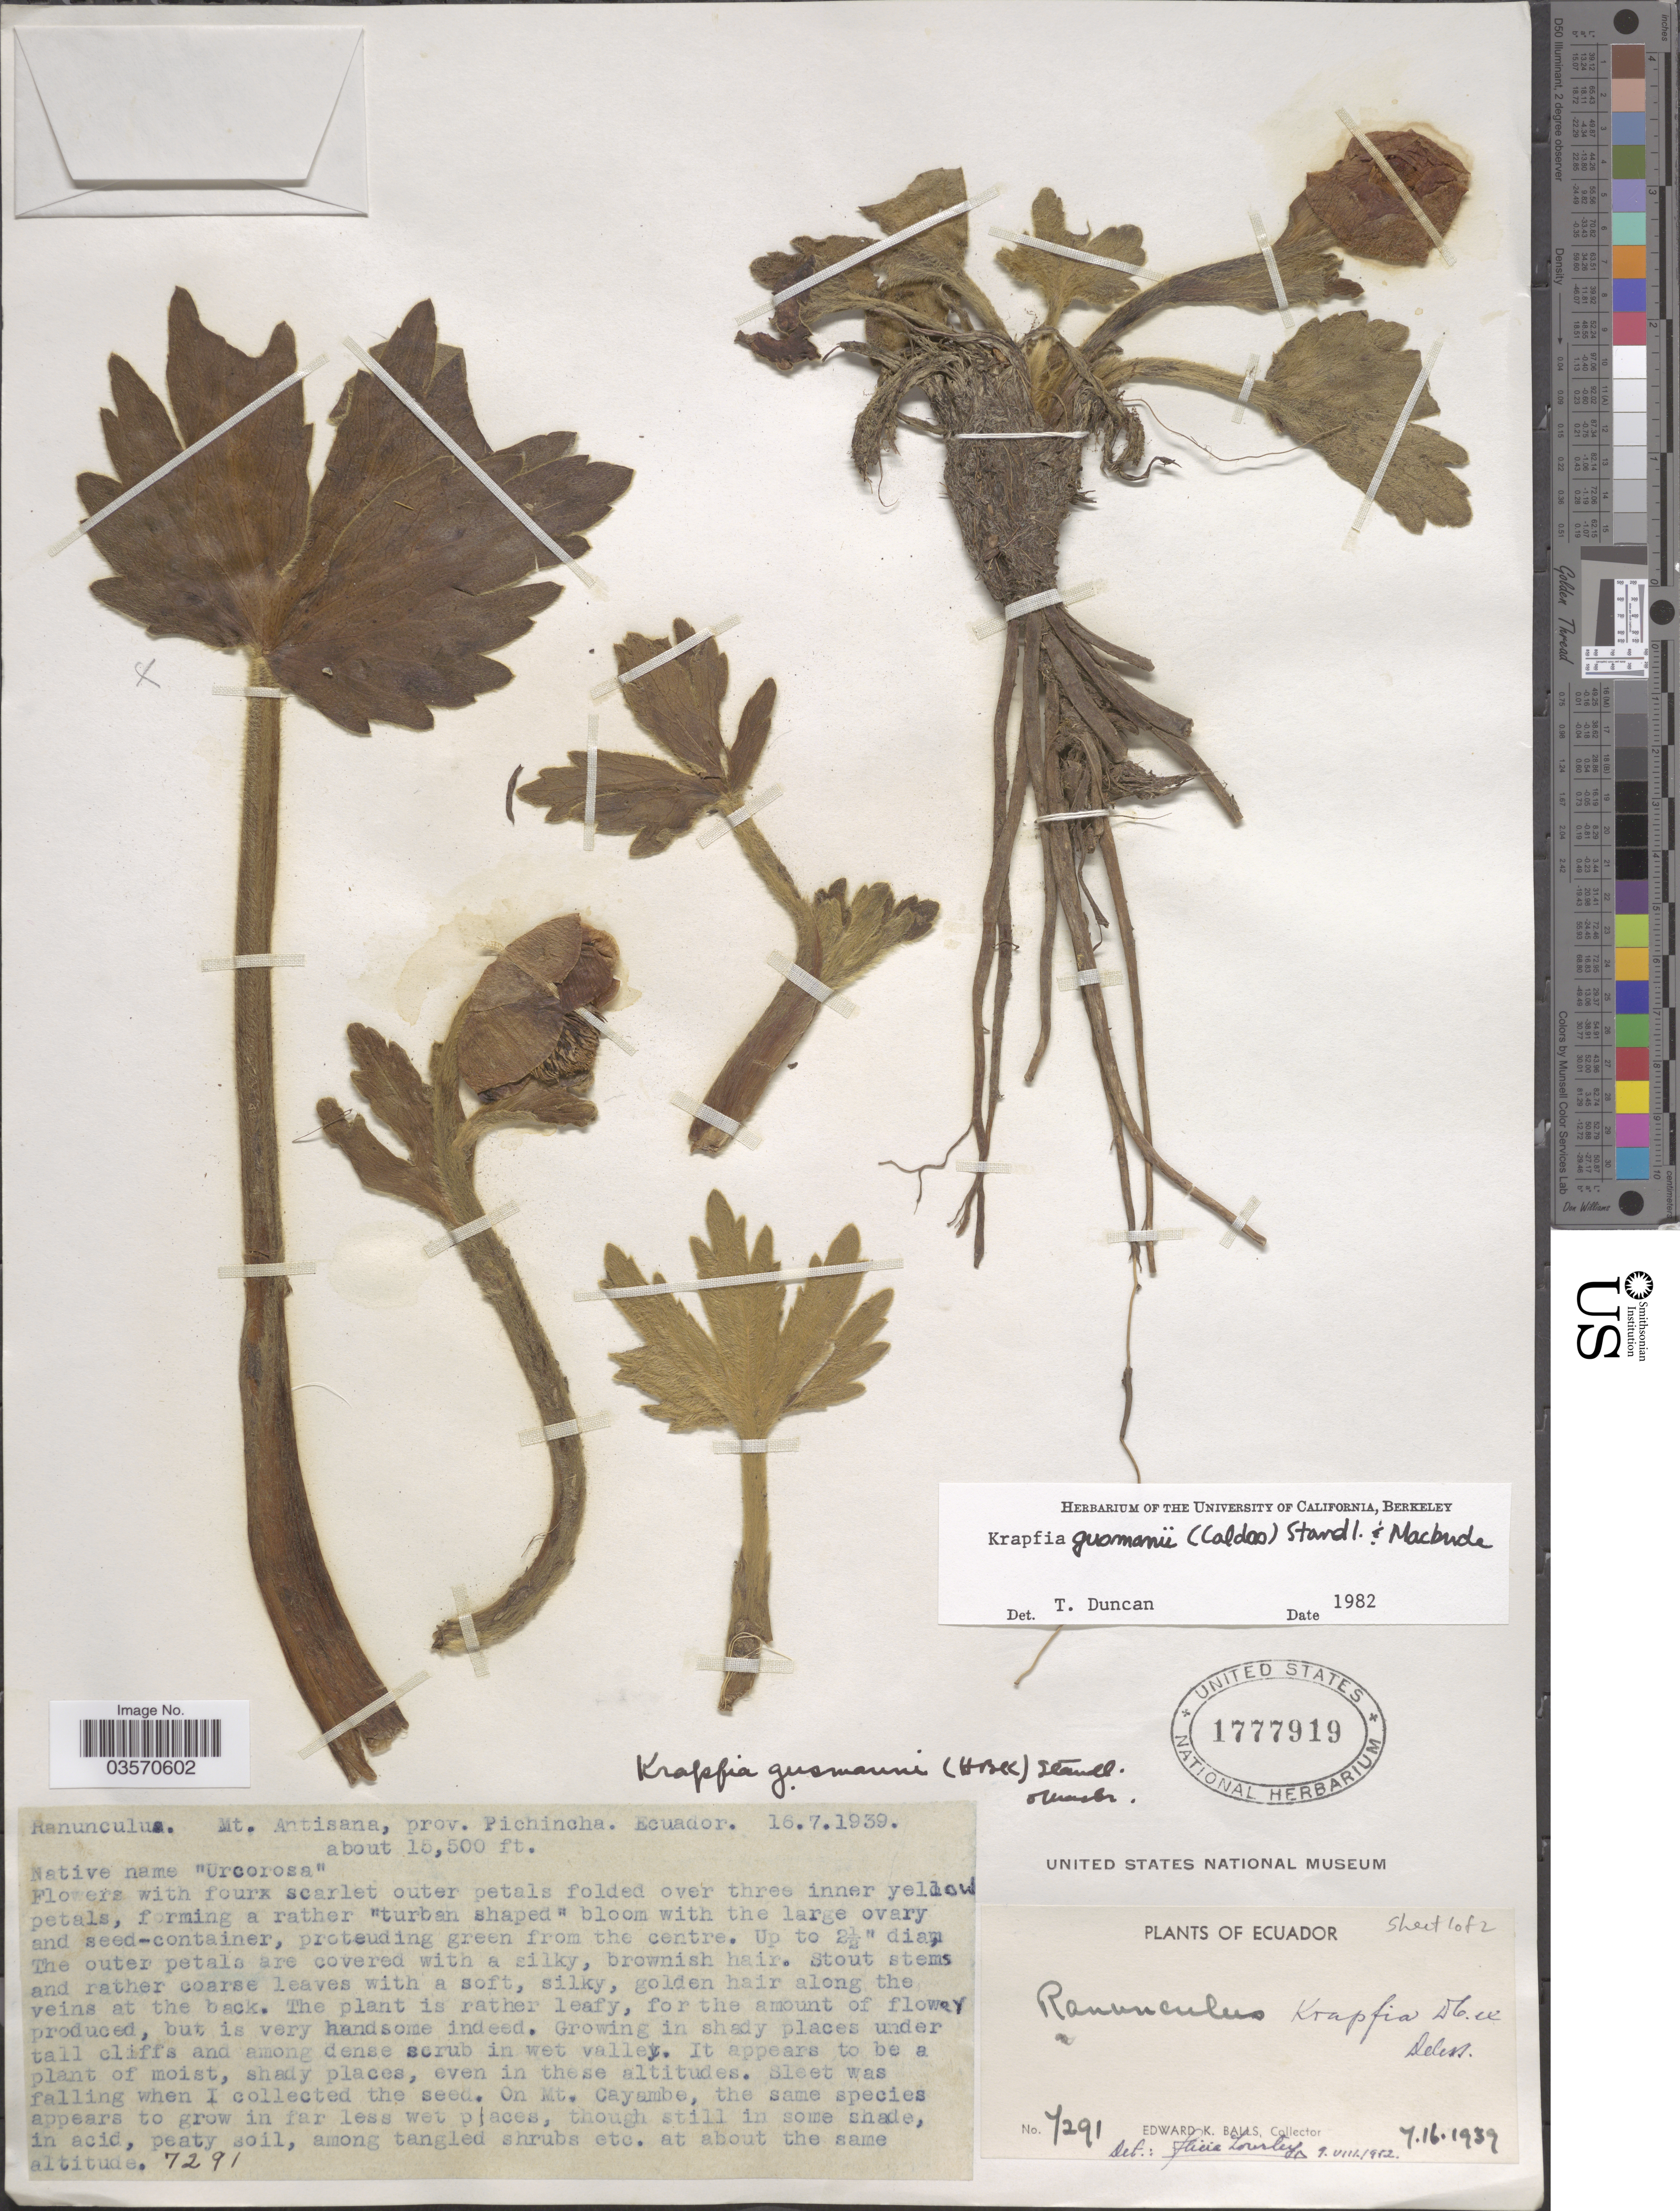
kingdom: Plantae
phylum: Tracheophyta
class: Magnoliopsida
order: Ranunculales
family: Ranunculaceae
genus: Krapfia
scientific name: Krapfia gusmannii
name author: (Humb. ex Caldas) Standl. & J.F. Macbr.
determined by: Duncan, T.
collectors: E. K. Balls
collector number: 7291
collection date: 1939-07-16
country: Ecuador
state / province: Pichincha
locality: Mt. Antisana.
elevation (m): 4724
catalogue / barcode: US 1777919